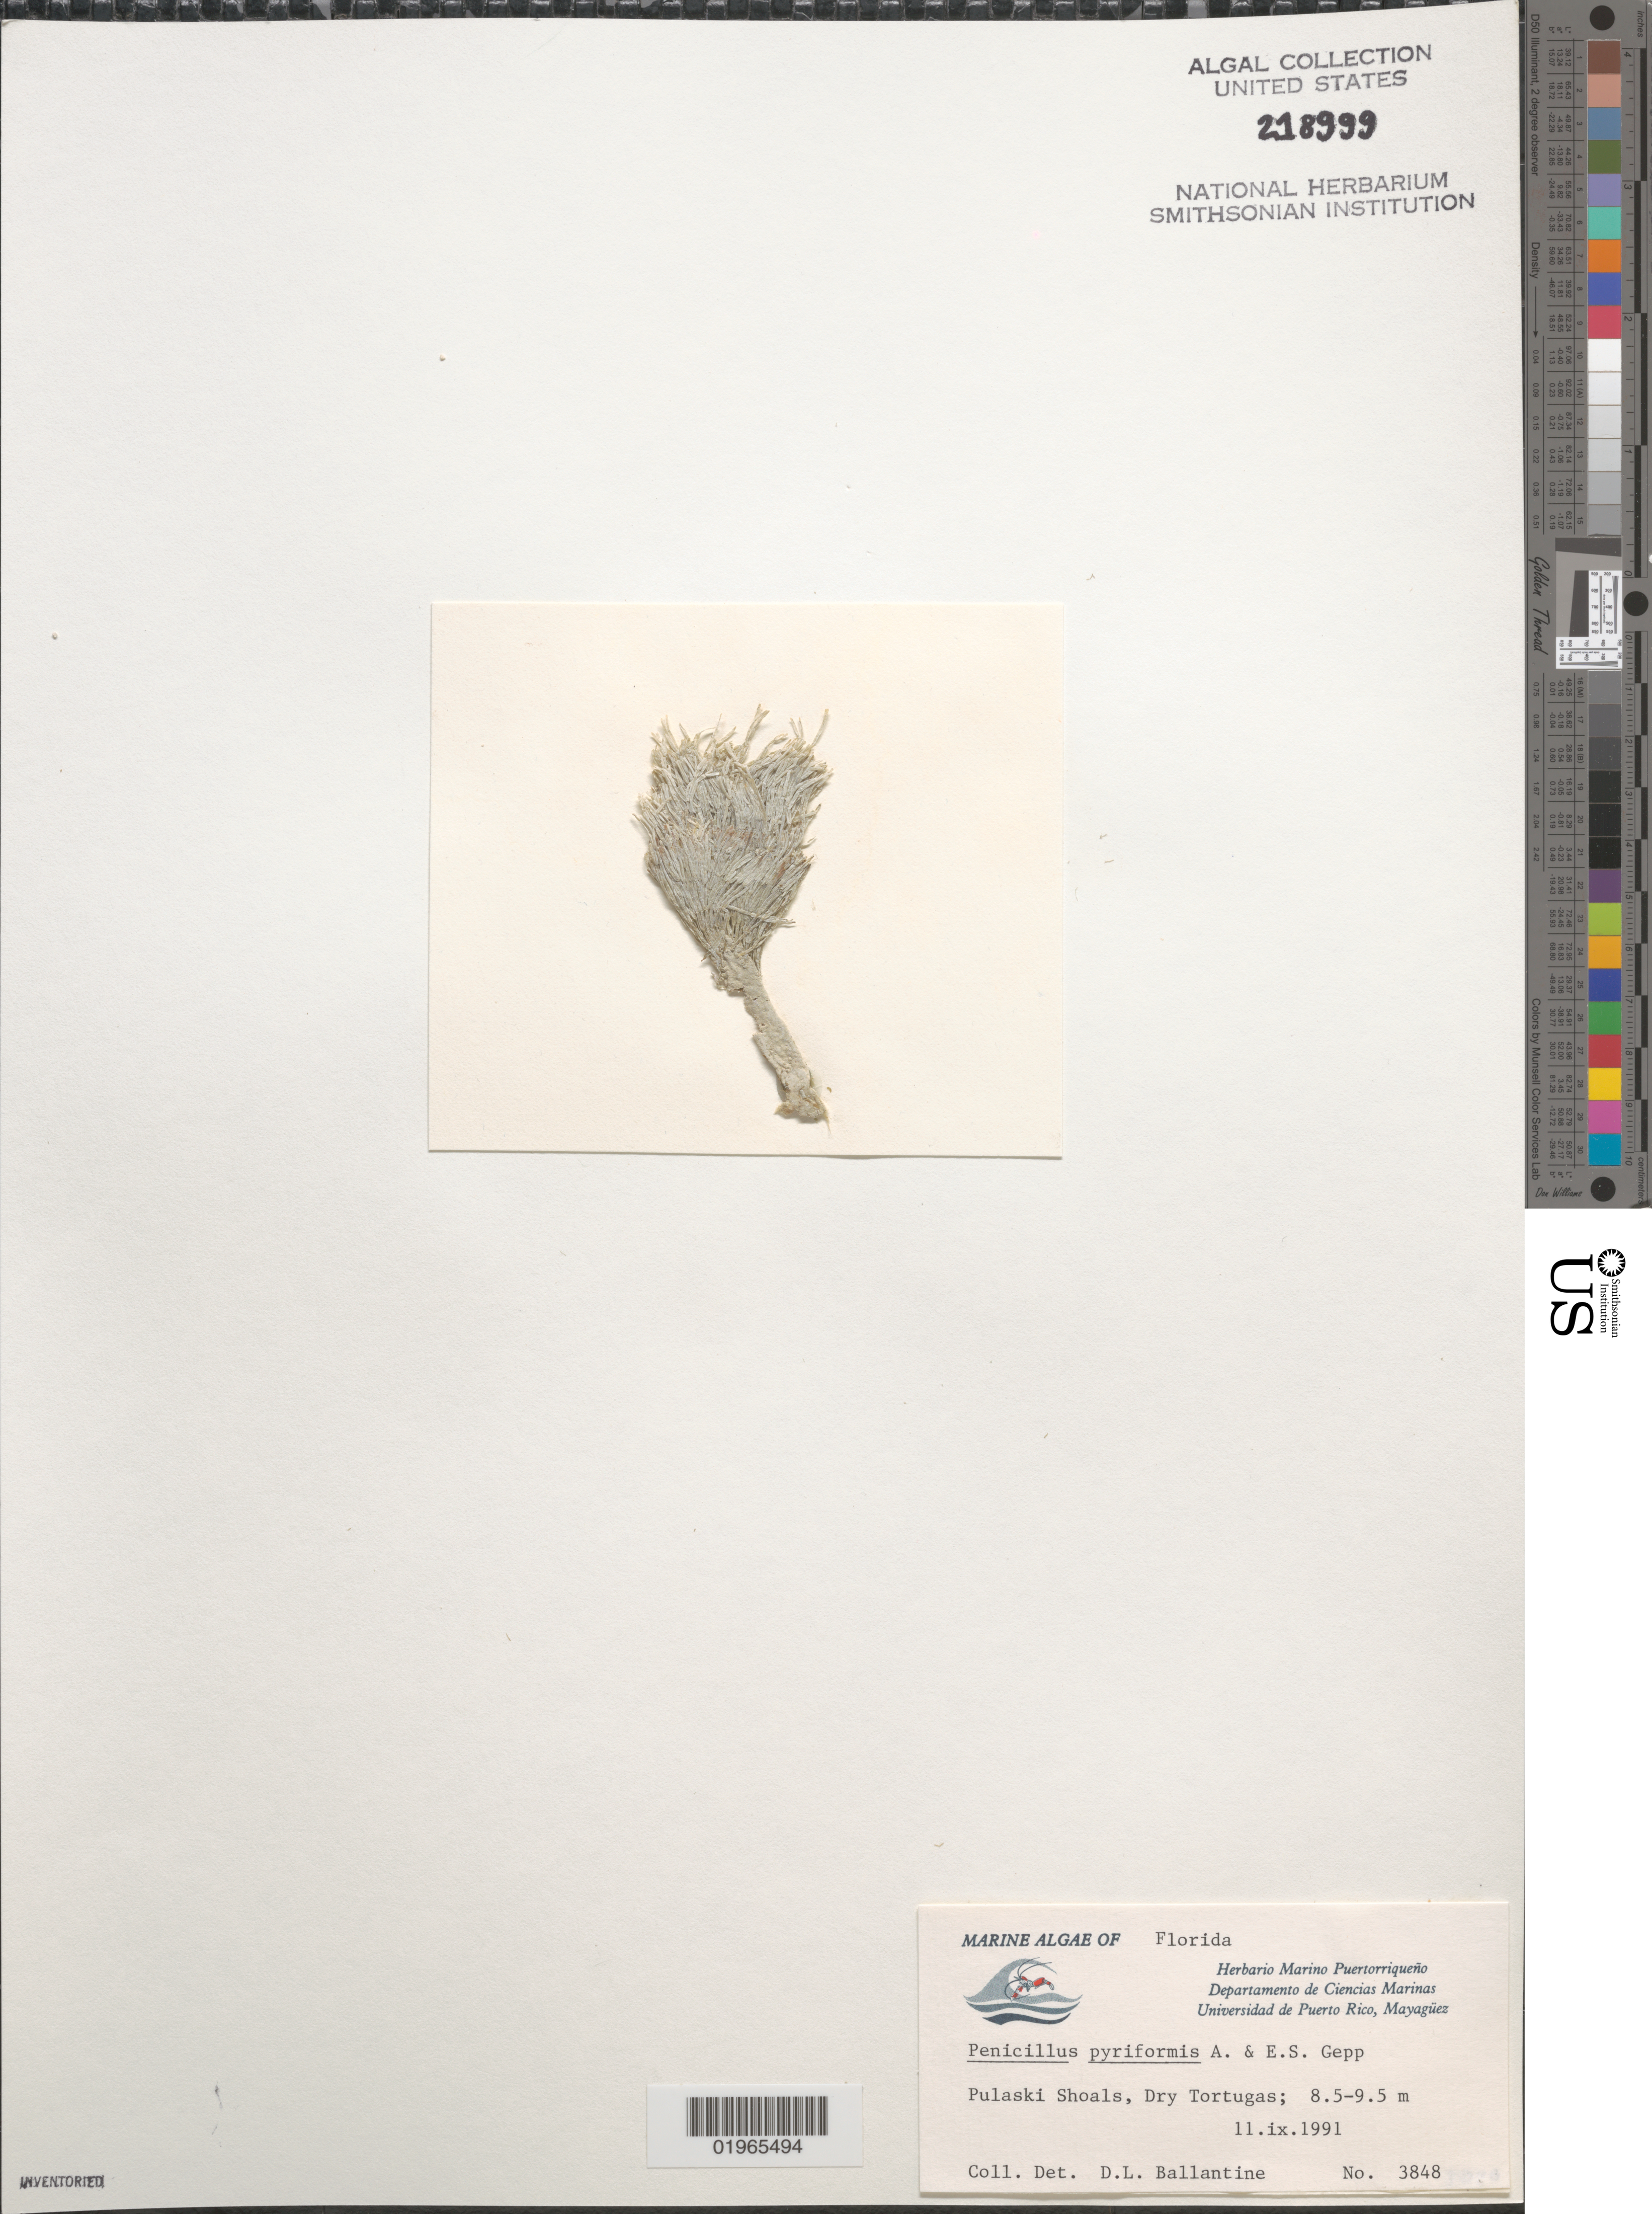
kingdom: Plantae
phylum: Chlorophyta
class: Ulvophyceae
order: Bryopsidales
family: Udoteaceae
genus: Penicillus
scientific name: Penicillus pyriformis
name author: A. Gepp & E. Gepp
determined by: Ballantine, D. L.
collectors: D.L. Ballantine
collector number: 3848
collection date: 1991-09-11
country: United States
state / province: Florida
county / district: Monroe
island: Dry Tortugas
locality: Pulaski Shoals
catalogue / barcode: US 218999